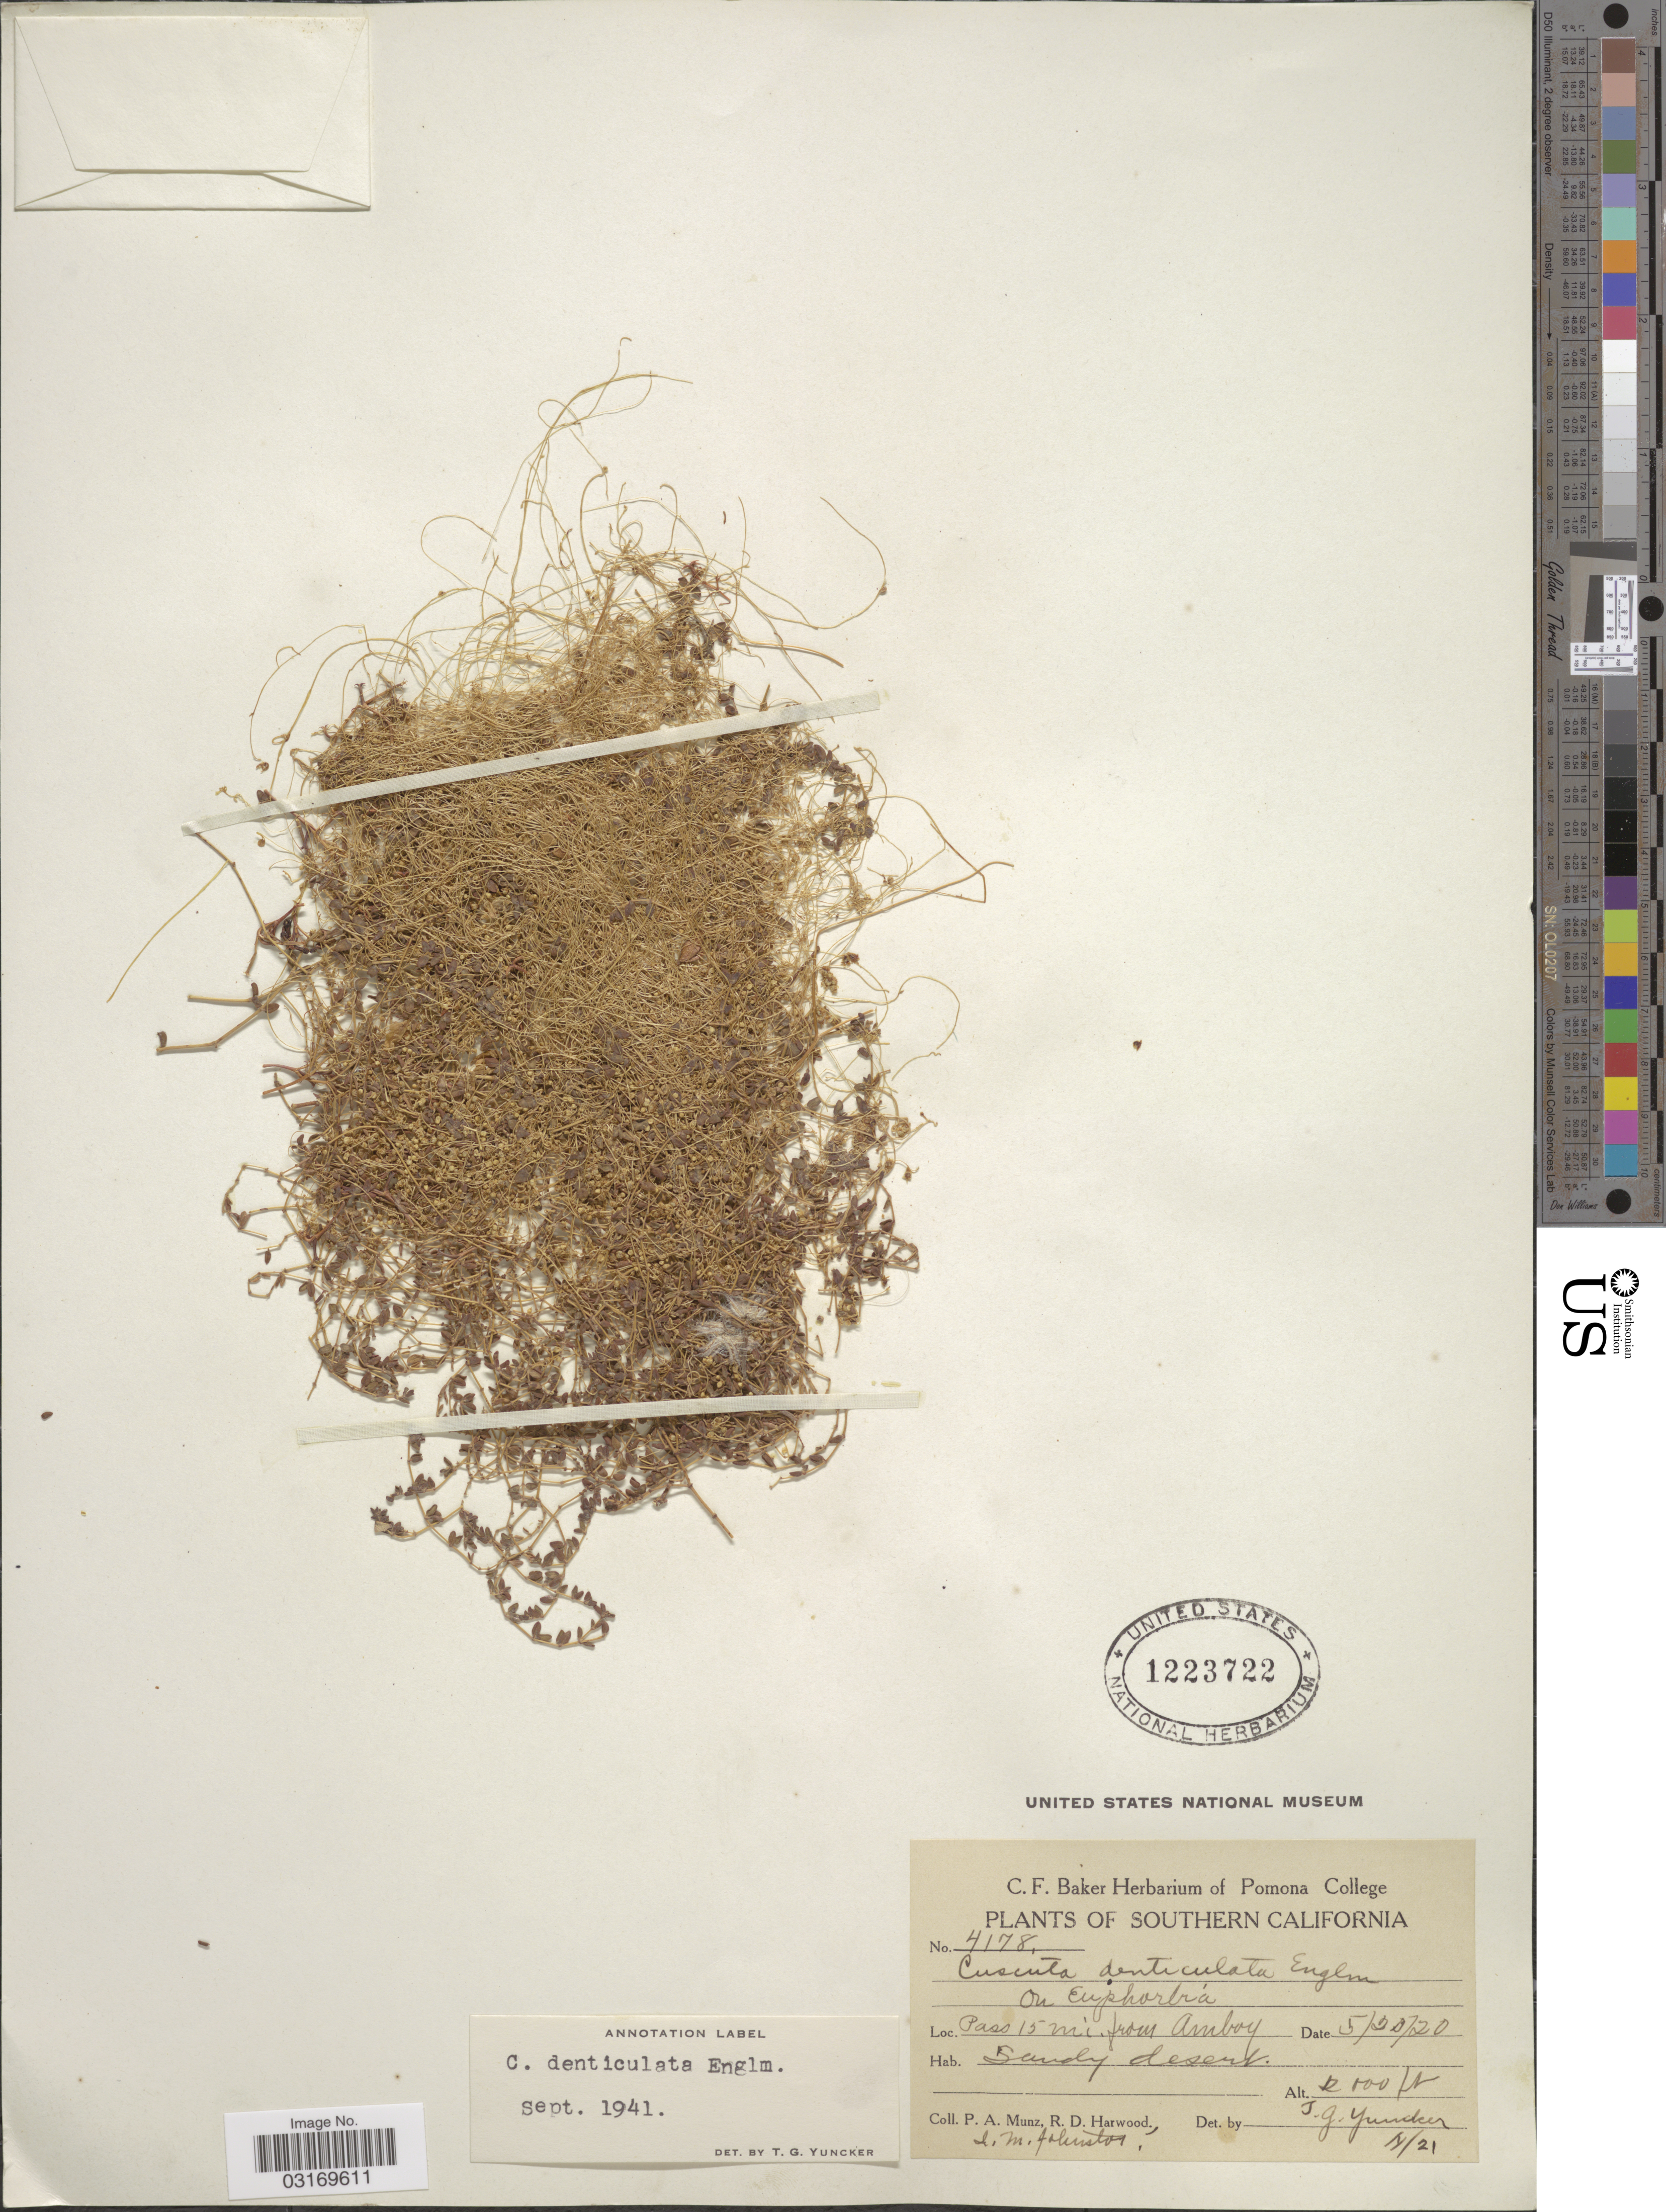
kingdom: Plantae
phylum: Tracheophyta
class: Magnoliopsida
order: Solanales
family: Convolvulaceae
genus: Cuscuta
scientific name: Cuscuta denticulata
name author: Engelm.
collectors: P. A. Munz, R. Harwood & I.M. Johnston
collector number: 4178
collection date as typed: Transcribed d/m/y: 20/5/20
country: United States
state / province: California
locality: Southern California. Pass 15 mi. from Amboy.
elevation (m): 610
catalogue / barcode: US 1223722